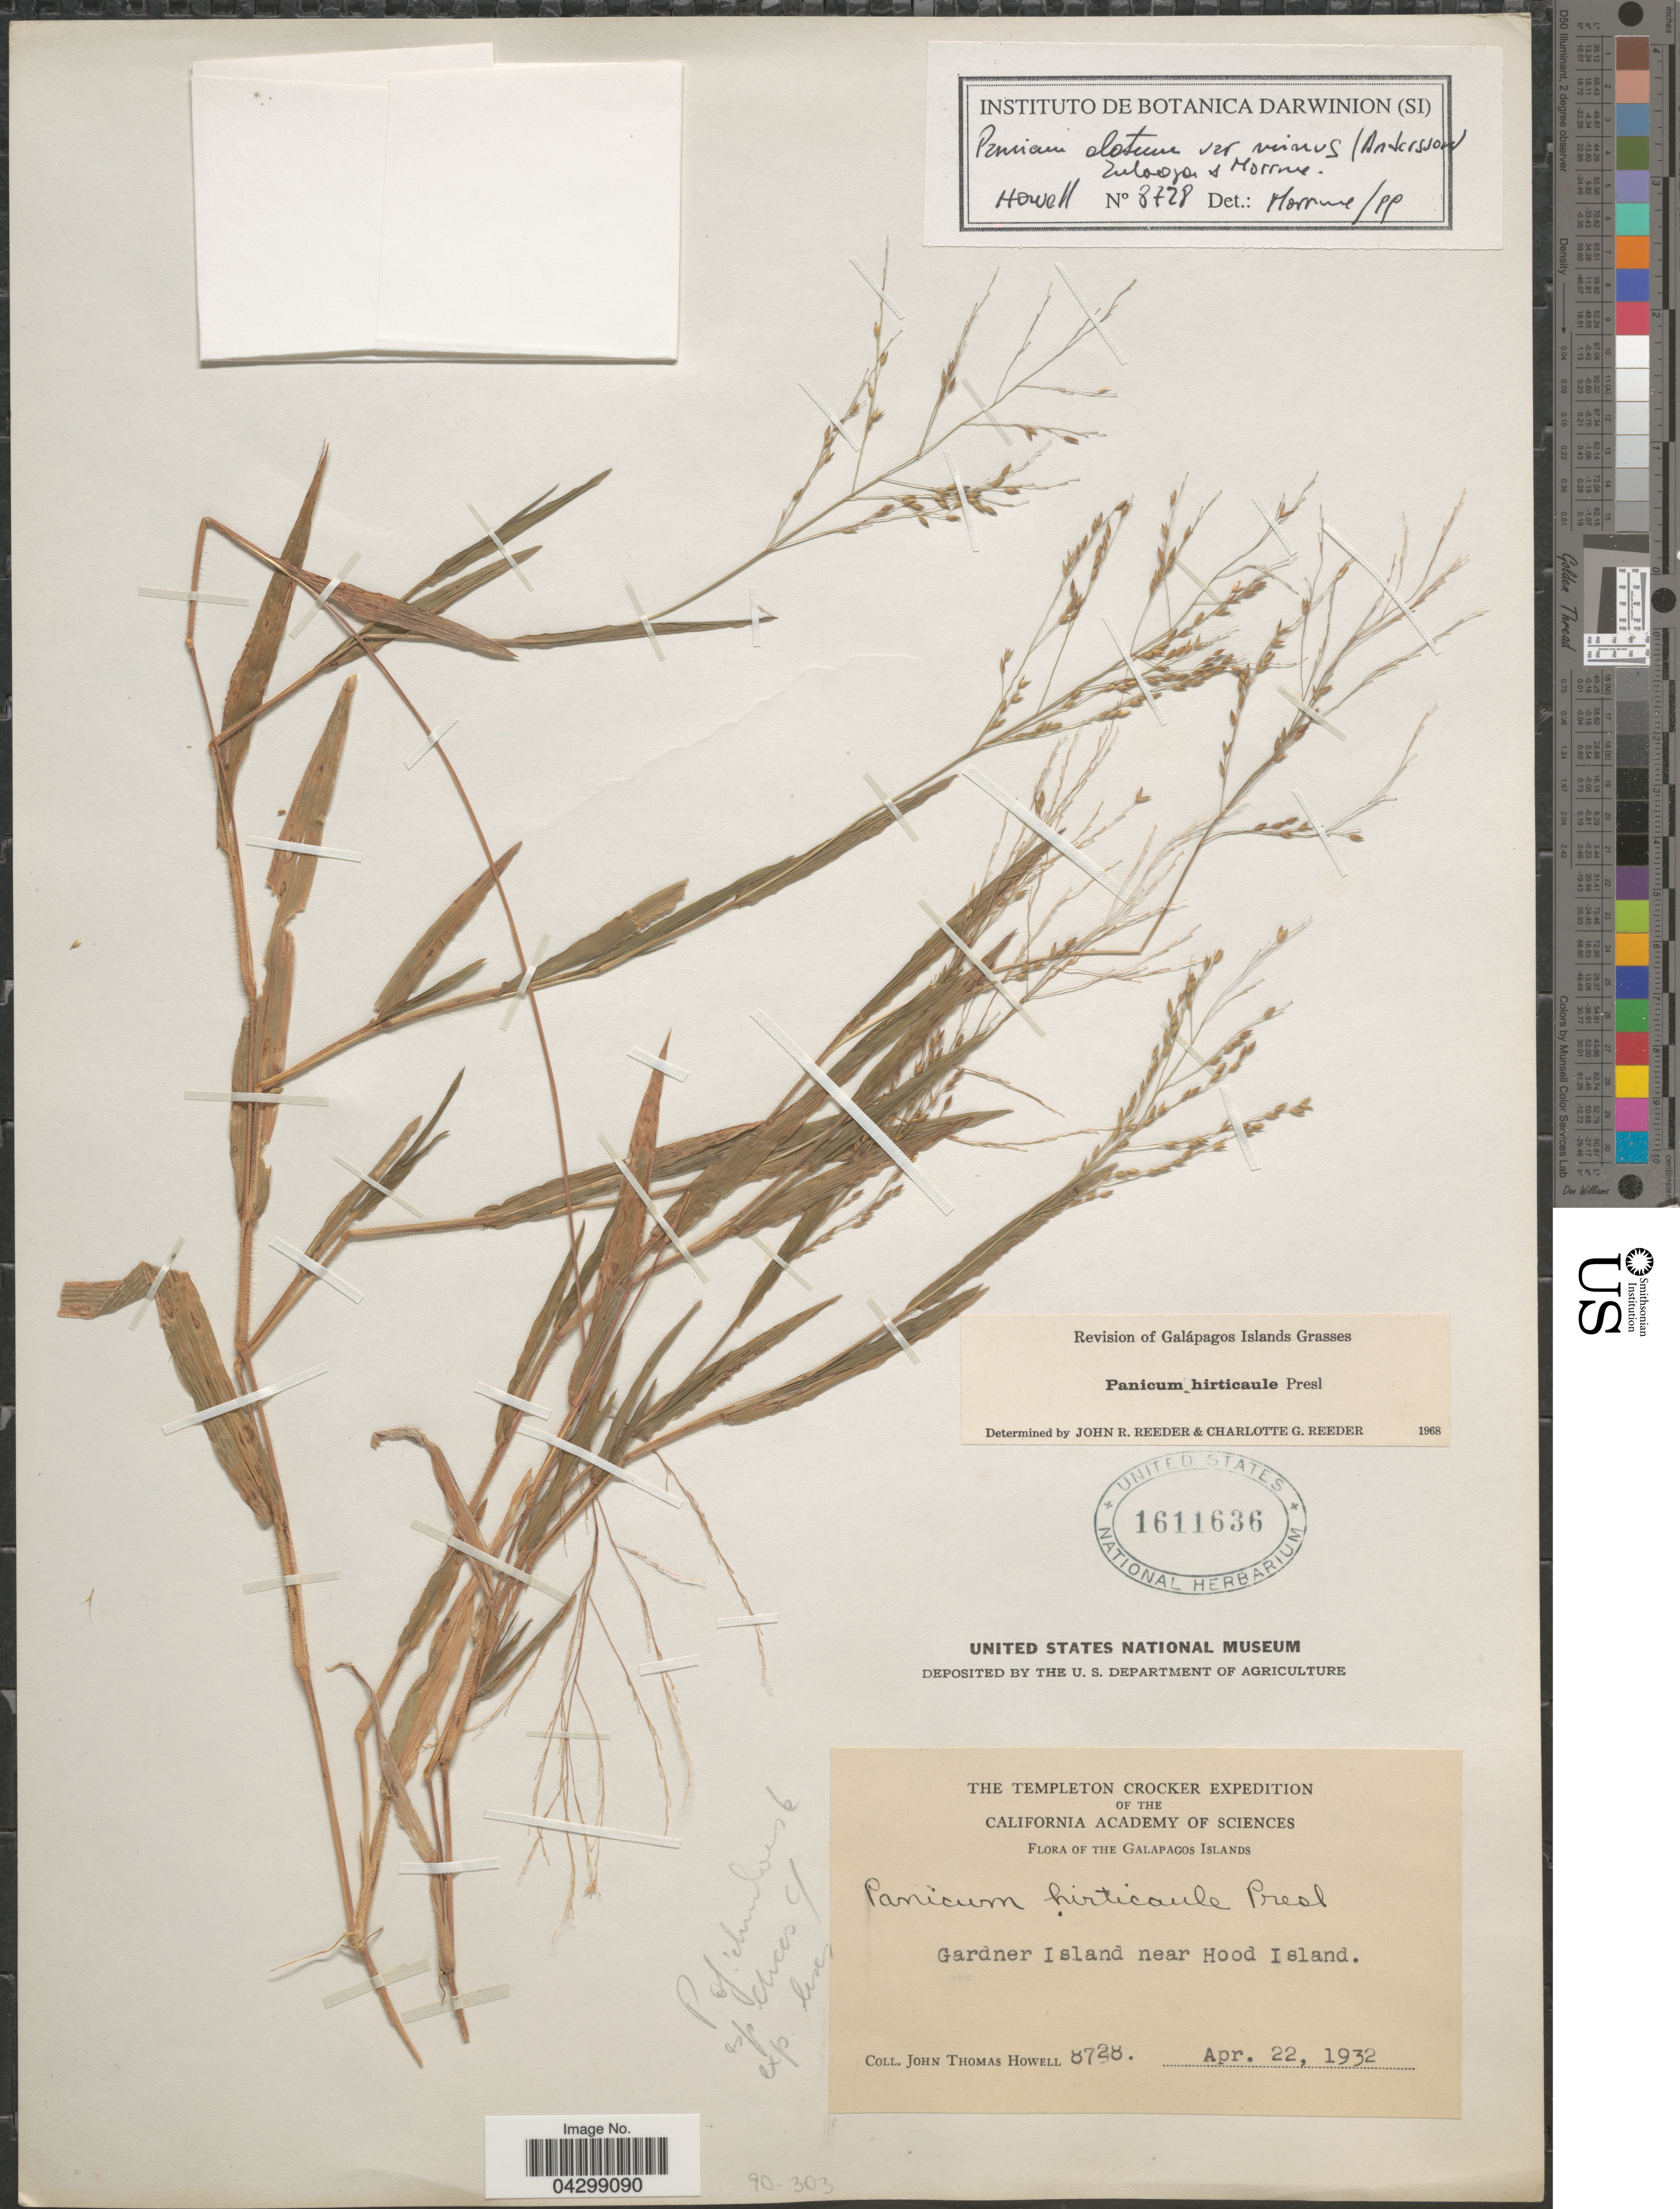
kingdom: Plantae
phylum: Tracheophyta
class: Liliopsida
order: Poales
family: Poaceae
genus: Panicum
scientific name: Panicum alatum var. minus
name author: Zuloaga & Morrone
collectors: J. T. Howell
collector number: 8728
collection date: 1932-04-22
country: Ecuador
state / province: Colón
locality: The Templeton Crocker Expedition. The Galapagos Islands. Gardner Island near Hood Island.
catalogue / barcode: US 1611636